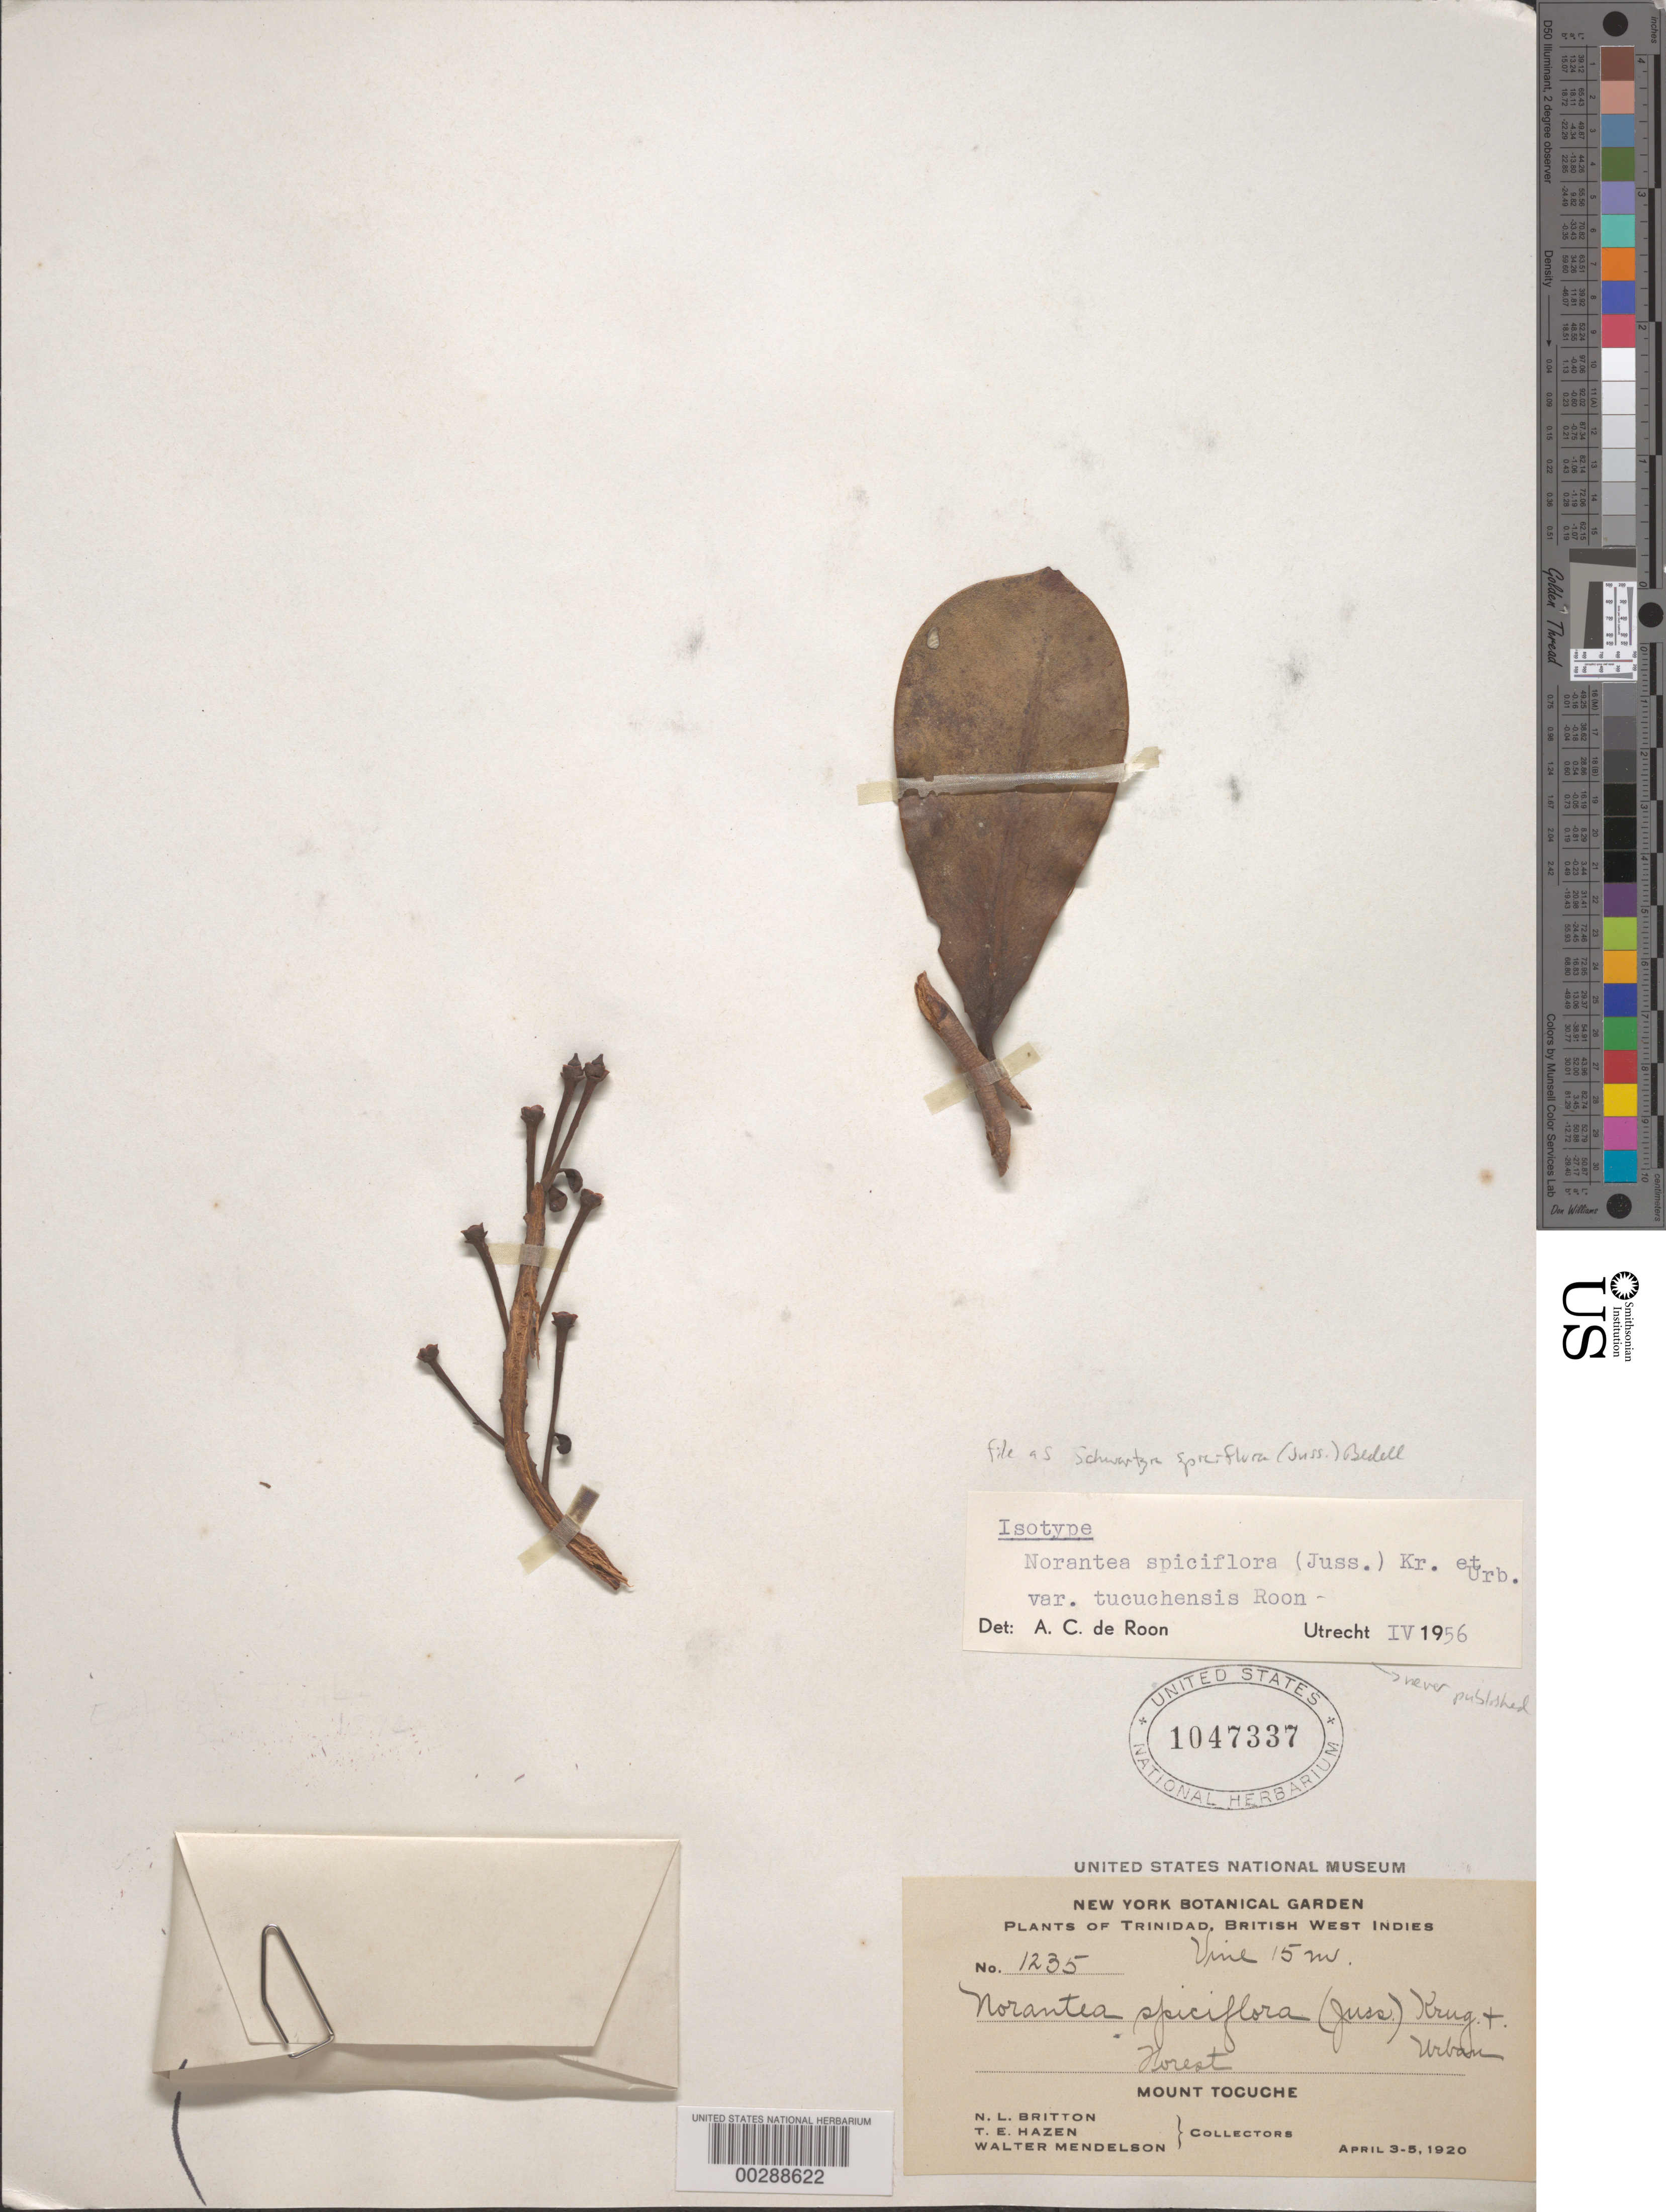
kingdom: Plantae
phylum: Tracheophyta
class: Magnoliopsida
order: Ericales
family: Marcgraviaceae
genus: Schwartzia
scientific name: Schwartzia spiciflora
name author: (Juss.) Bedell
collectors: N. Britton, T. E. Hazen & W. Mendelson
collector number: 1235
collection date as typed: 03 Apr 1920 to 05 Apr 1920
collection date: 1920-04-03/1920-04-05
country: Trinidad and Tobago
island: Trinidad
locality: Mount Tocuche, forest.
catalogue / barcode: US 1047337